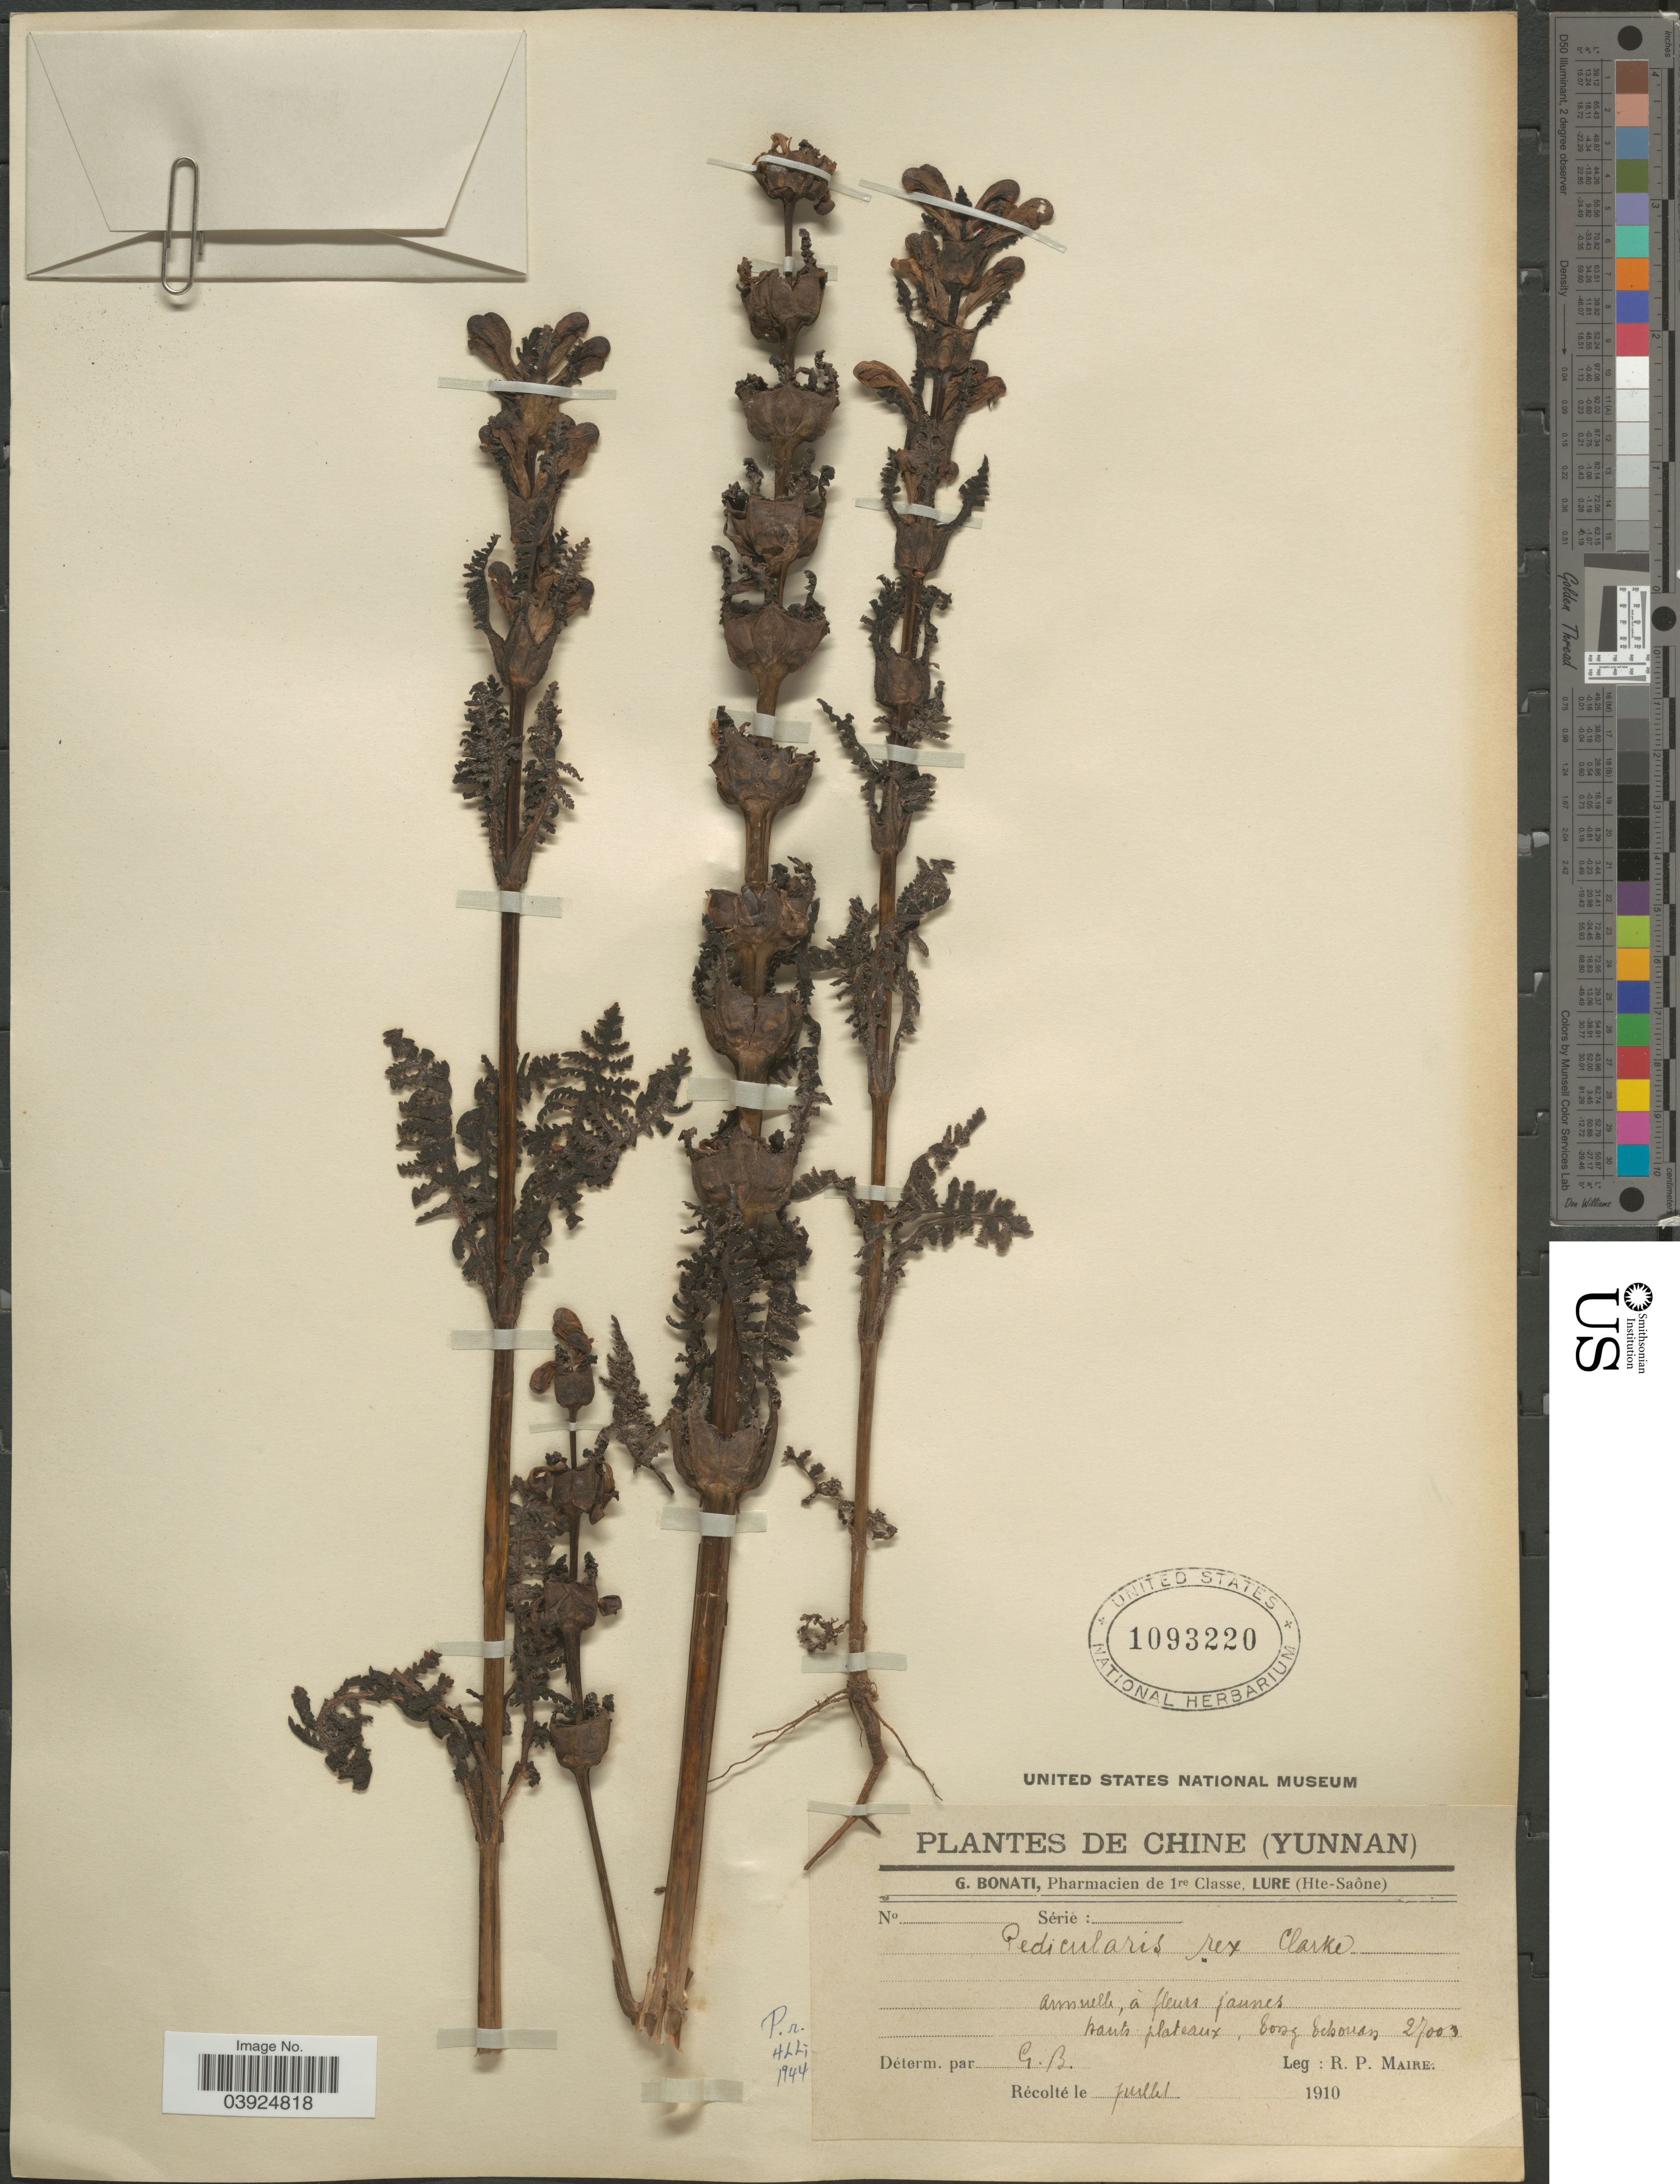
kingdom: Plantae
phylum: Tracheophyta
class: Magnoliopsida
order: Lamiales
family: Orobanchaceae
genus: Pedicularis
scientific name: Pedicularis rex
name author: C.B. Clarke ex Maxim.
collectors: R.-P. Maire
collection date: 1910-07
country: China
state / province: Yunnan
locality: Hautes plateaux, Tong Tchouan.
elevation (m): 823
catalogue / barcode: US 1093220